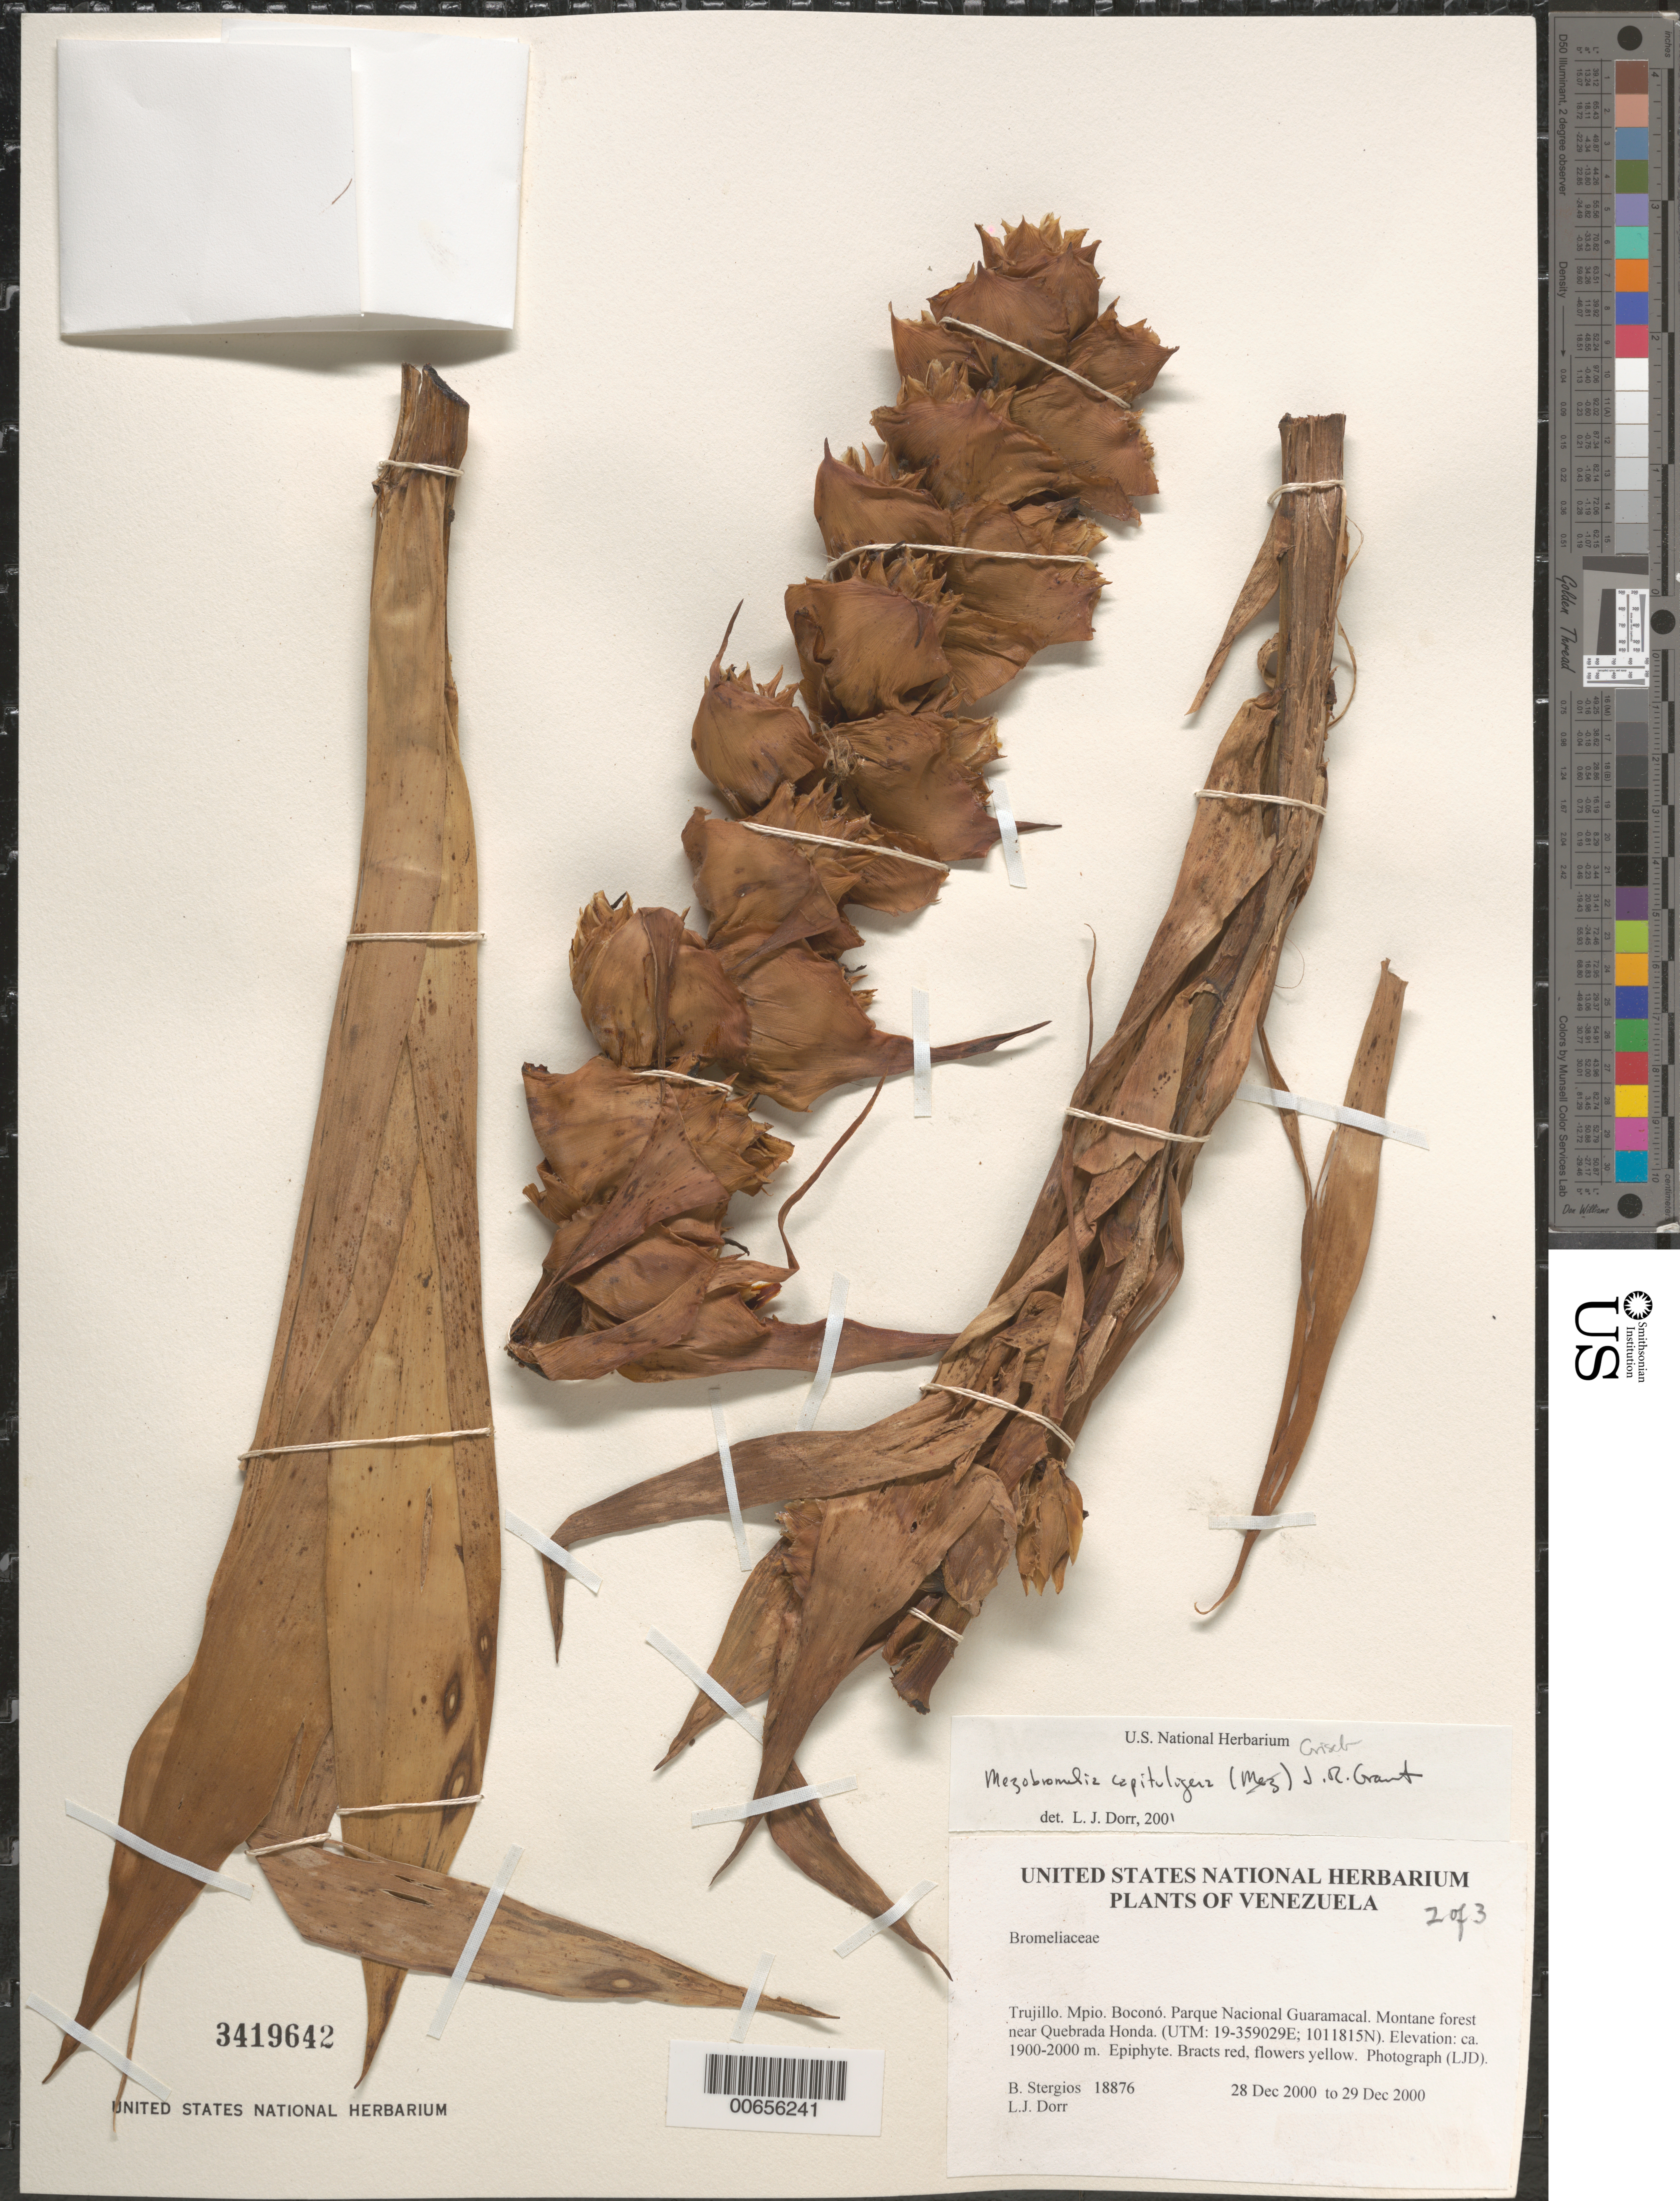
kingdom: Plantae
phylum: Tracheophyta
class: Liliopsida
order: Poales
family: Bromeliaceae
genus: Mezobromelia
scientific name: Mezobromelia capituligera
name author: (Griseb.) J.R. Grant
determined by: Dorr, L. J., (BOT), Smithsonian Institution - National Museum of Natural History (UNITED STATES)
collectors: B. G. Stergios & L. J. Dorr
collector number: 18876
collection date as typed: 28 Dec 2000 to 29 Dec 2000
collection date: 2000-12-28/2000-12-29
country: Venezuela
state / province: Trujillo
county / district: Boconó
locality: Parque Nacional Guaramacal near Quebrada Honda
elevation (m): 1900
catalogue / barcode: US 3419642